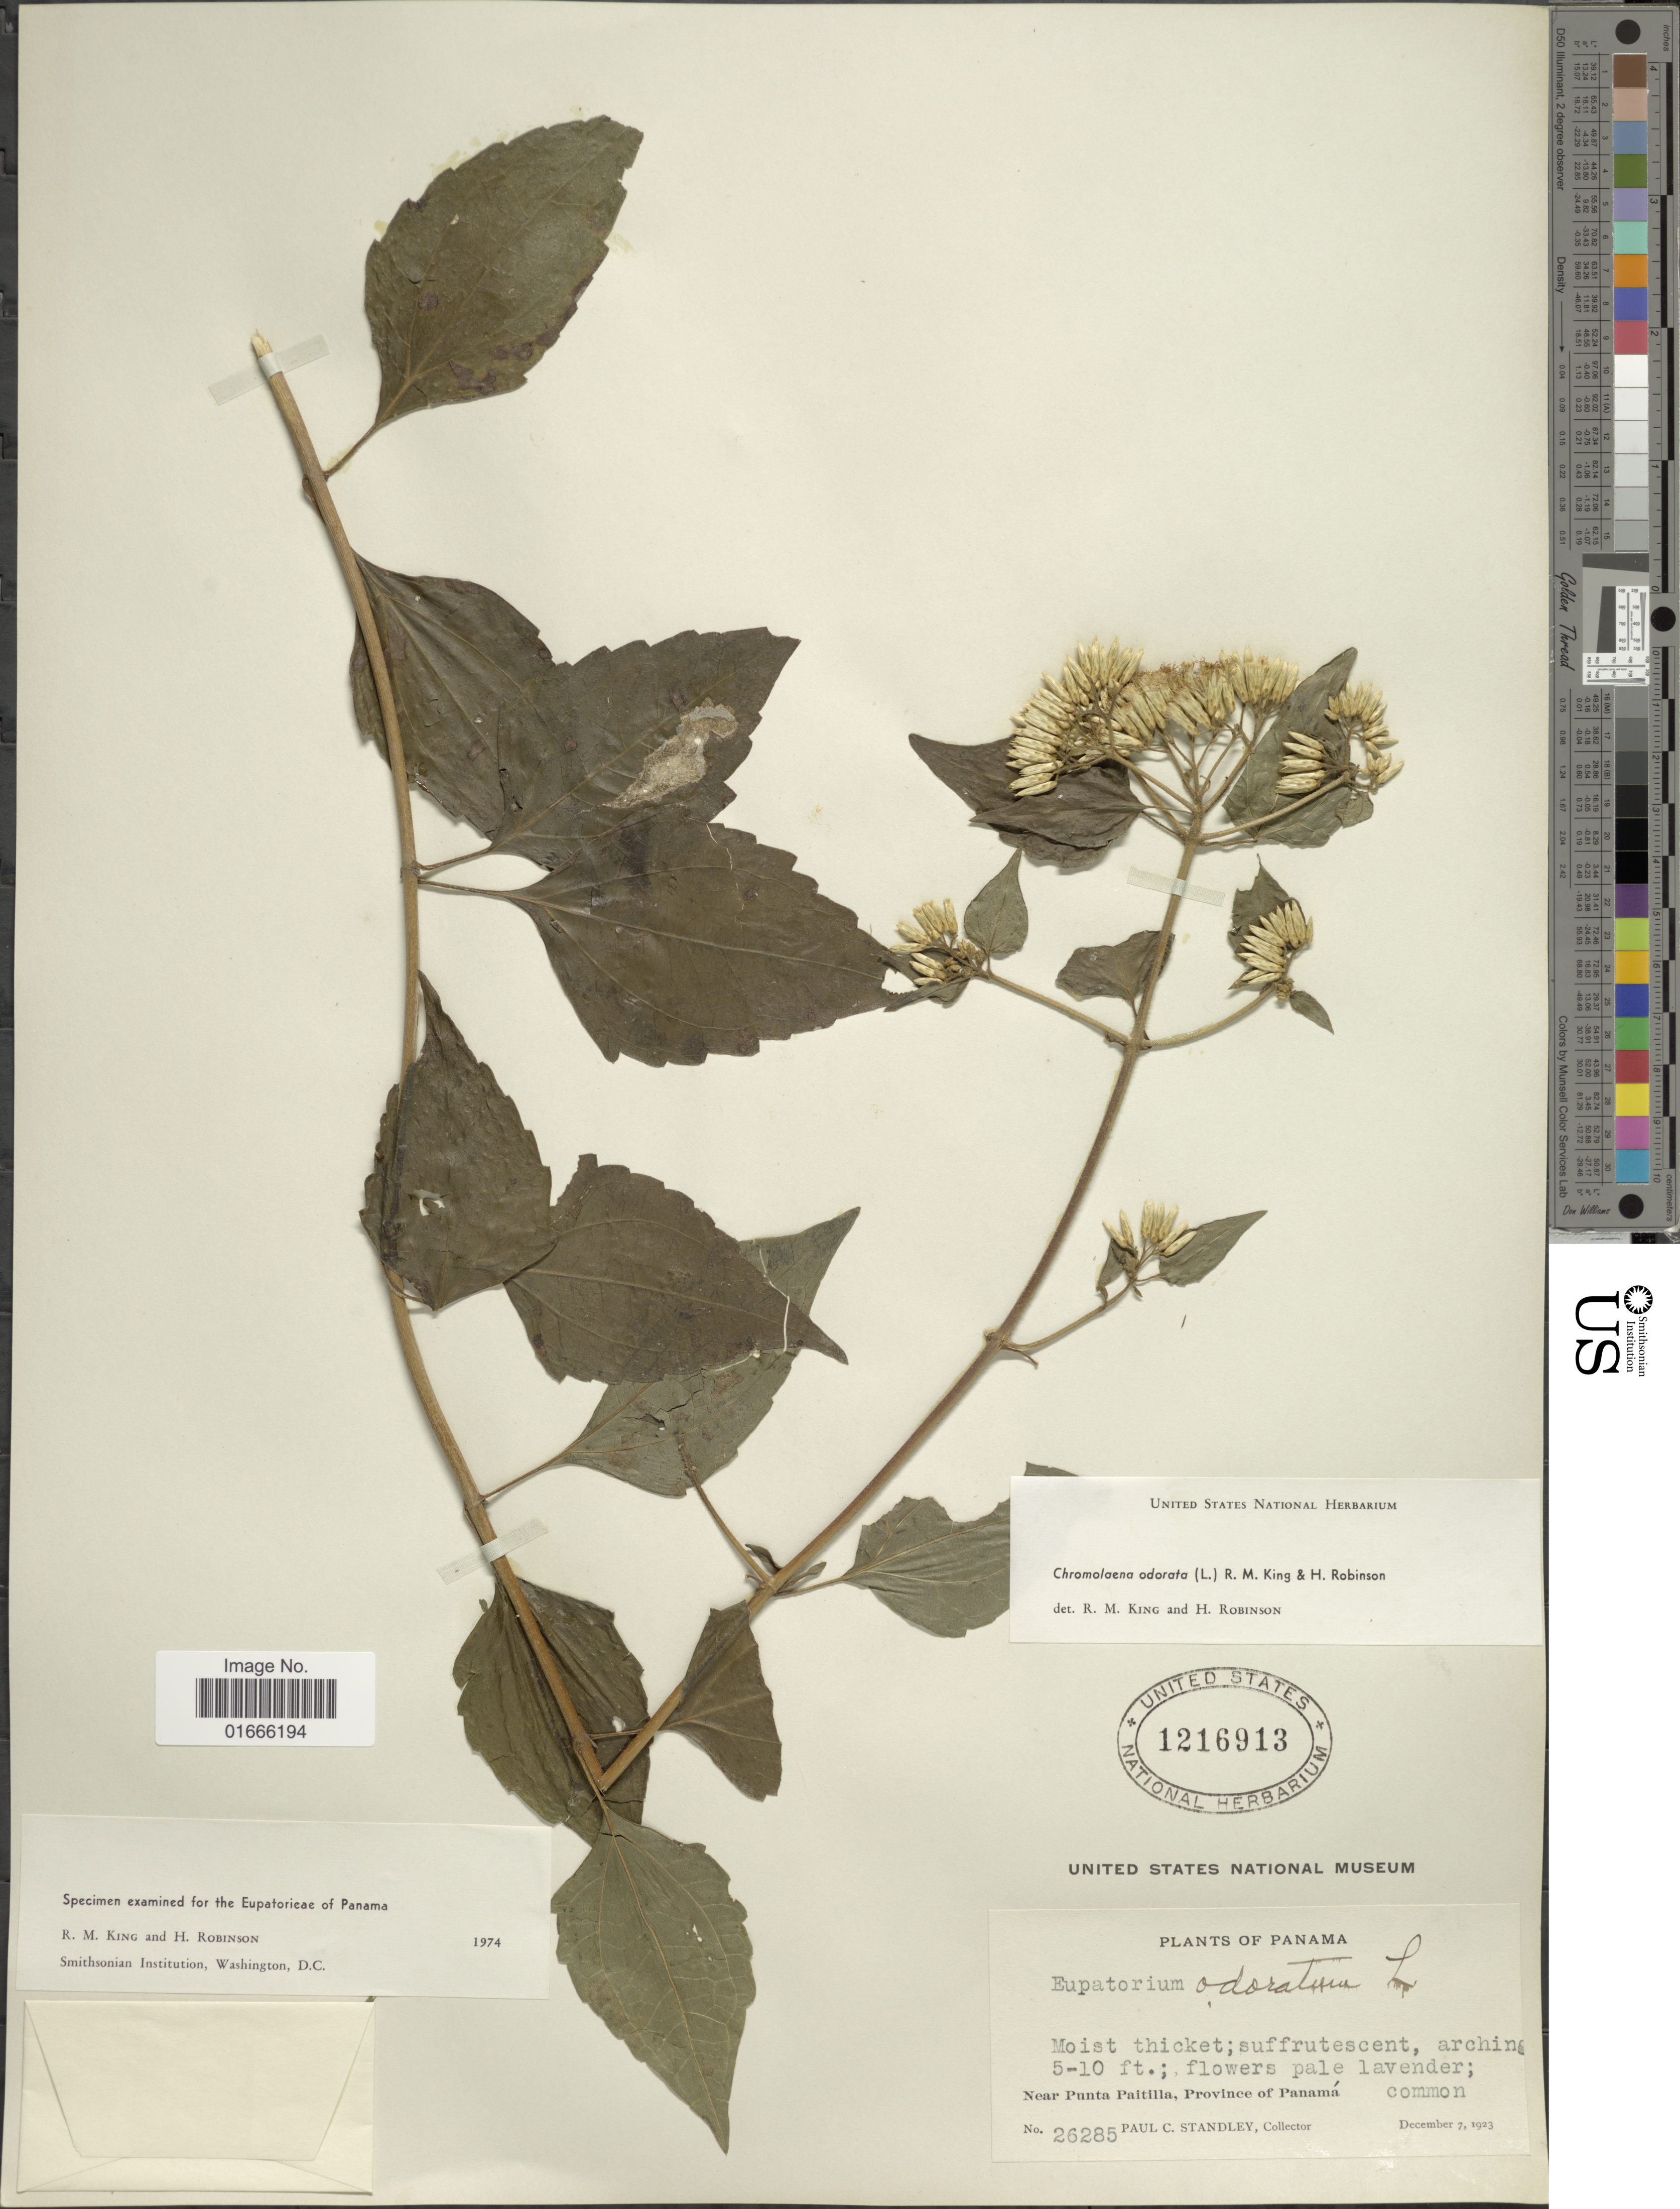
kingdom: Plantae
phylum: Tracheophyta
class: Magnoliopsida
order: Asterales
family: Asteraceae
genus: Chromolaena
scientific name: Chromolaena odorata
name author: (L.) R.M. King & H. Rob.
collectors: P. C. Standley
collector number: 26285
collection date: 1923-12-07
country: Panama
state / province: Panamá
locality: Near Punta Paitilla, Province of Panama.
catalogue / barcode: US 1216913